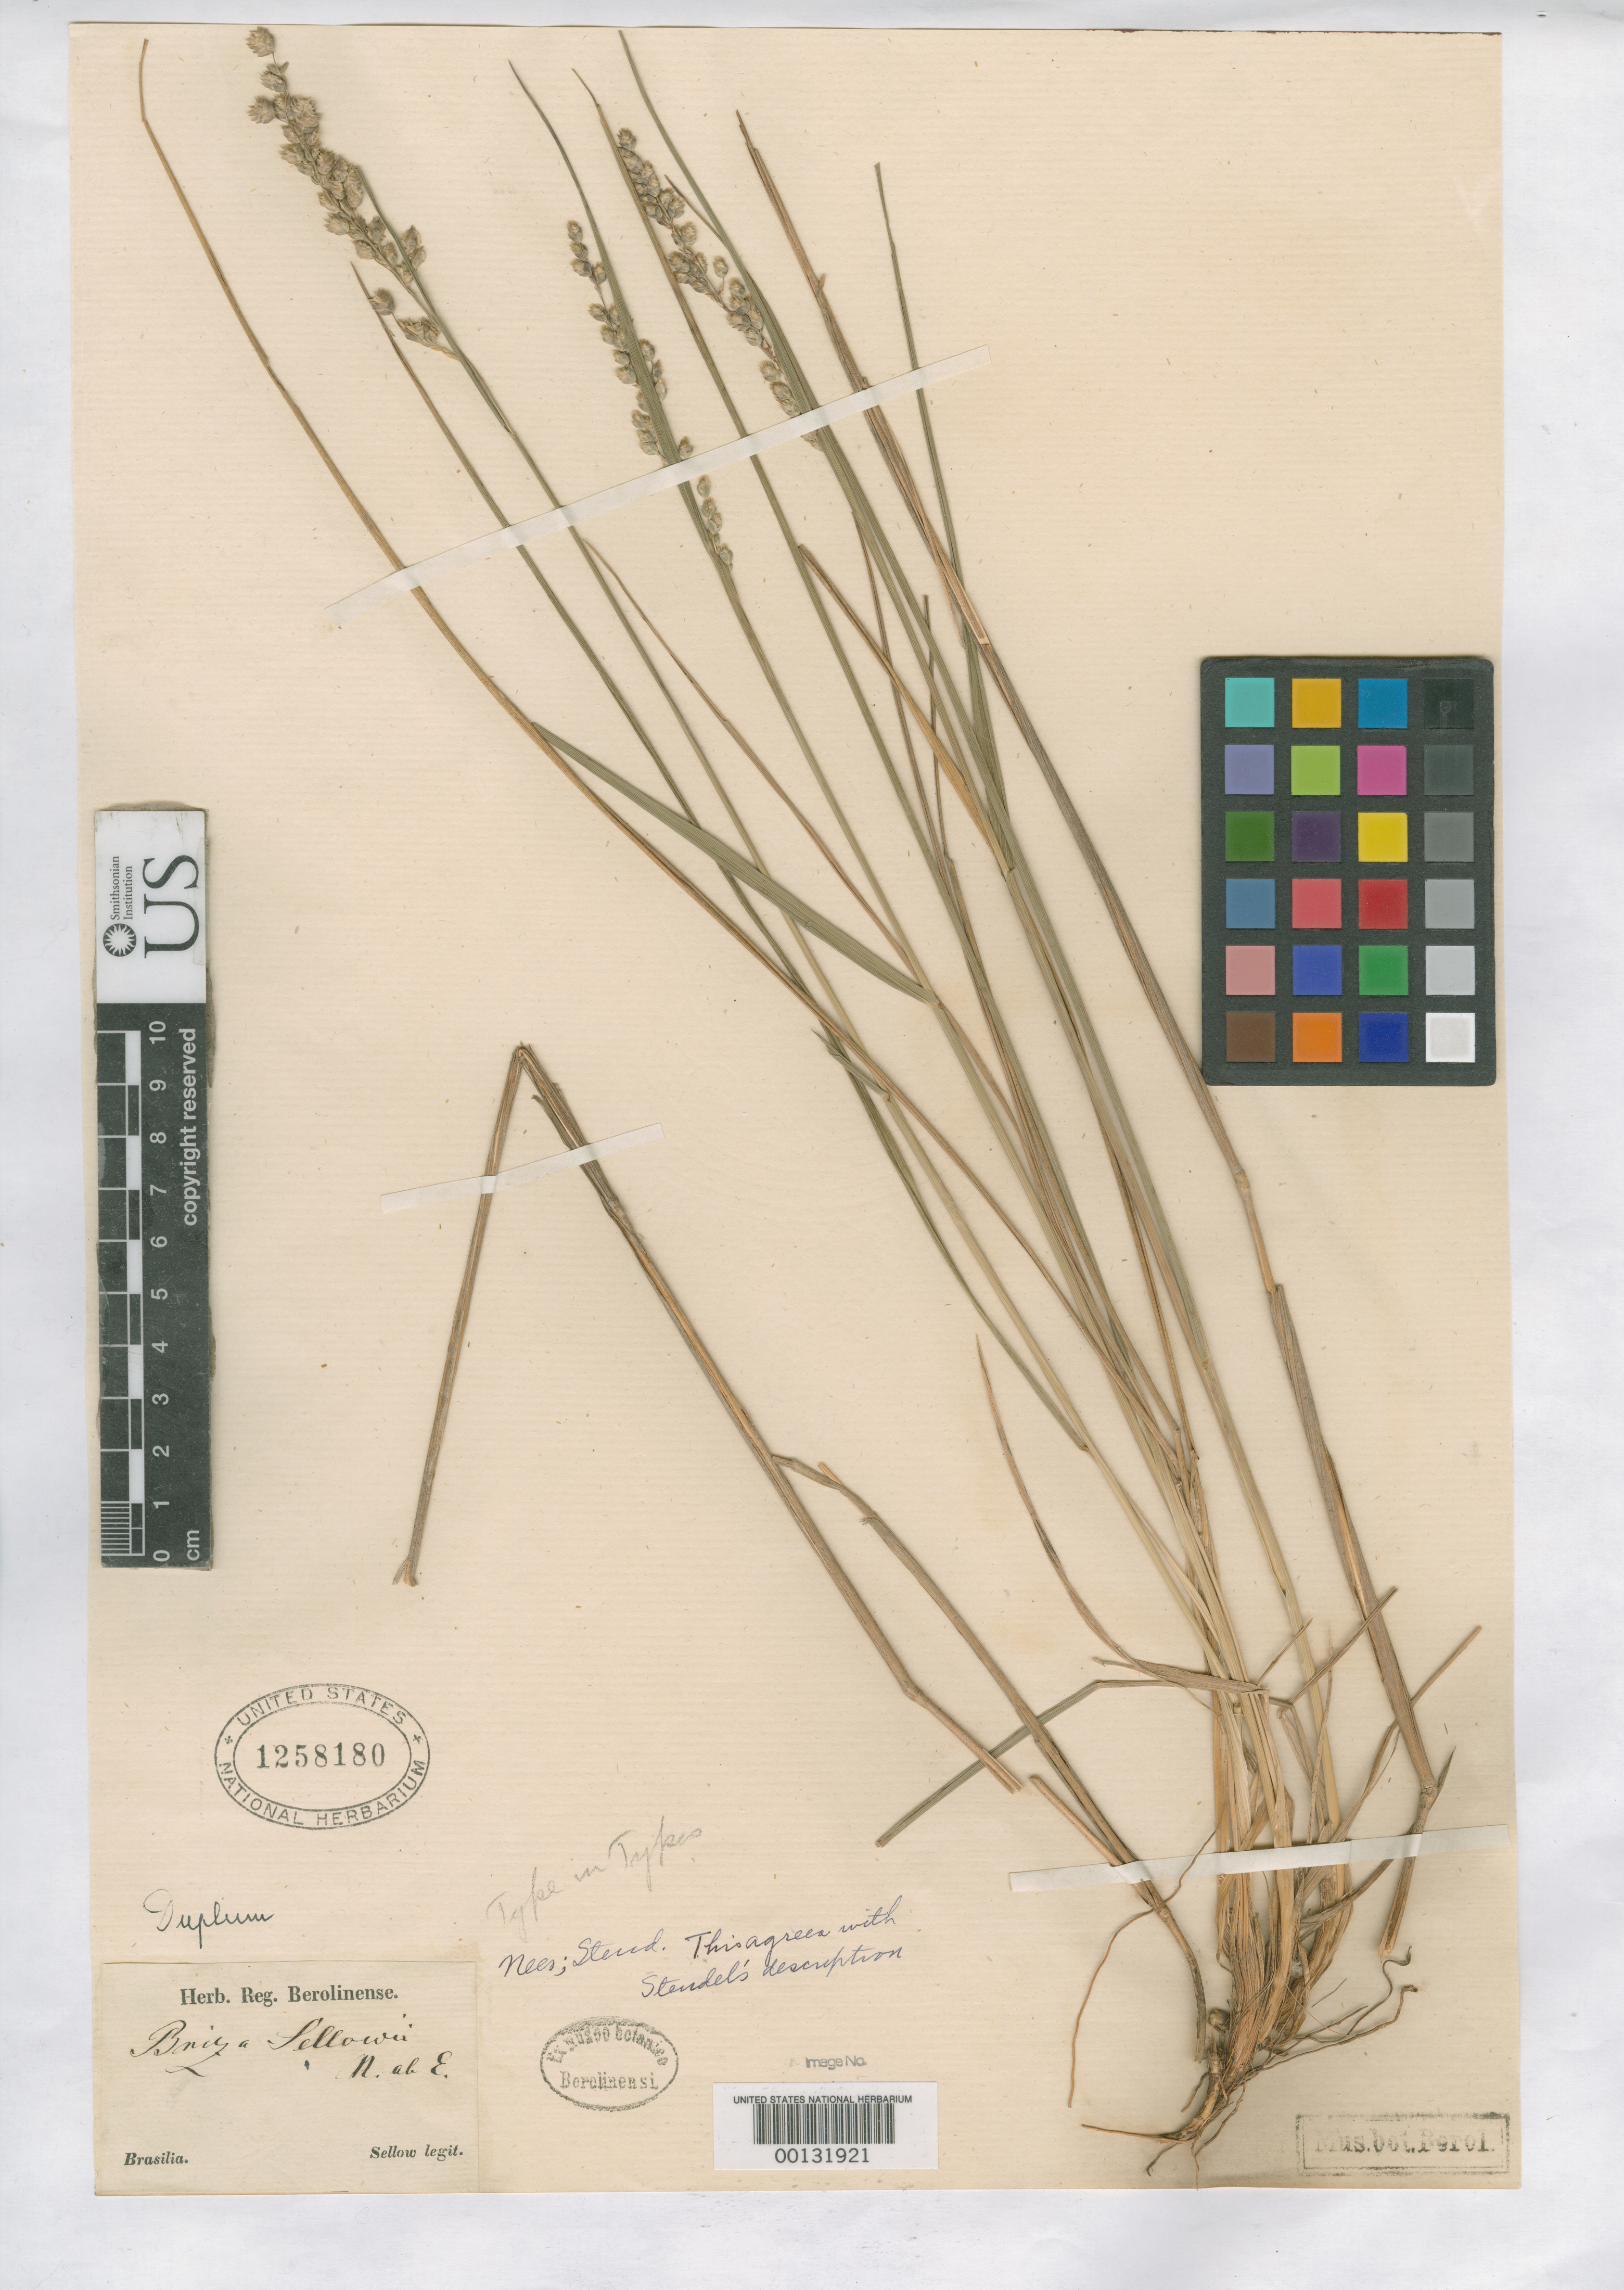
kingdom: Plantae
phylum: Tracheophyta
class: Liliopsida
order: Poales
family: Poaceae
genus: Briza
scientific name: Briza sellowii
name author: Nees ex Steud.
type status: Isotype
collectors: F. Sellow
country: Brazil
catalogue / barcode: US 1258180